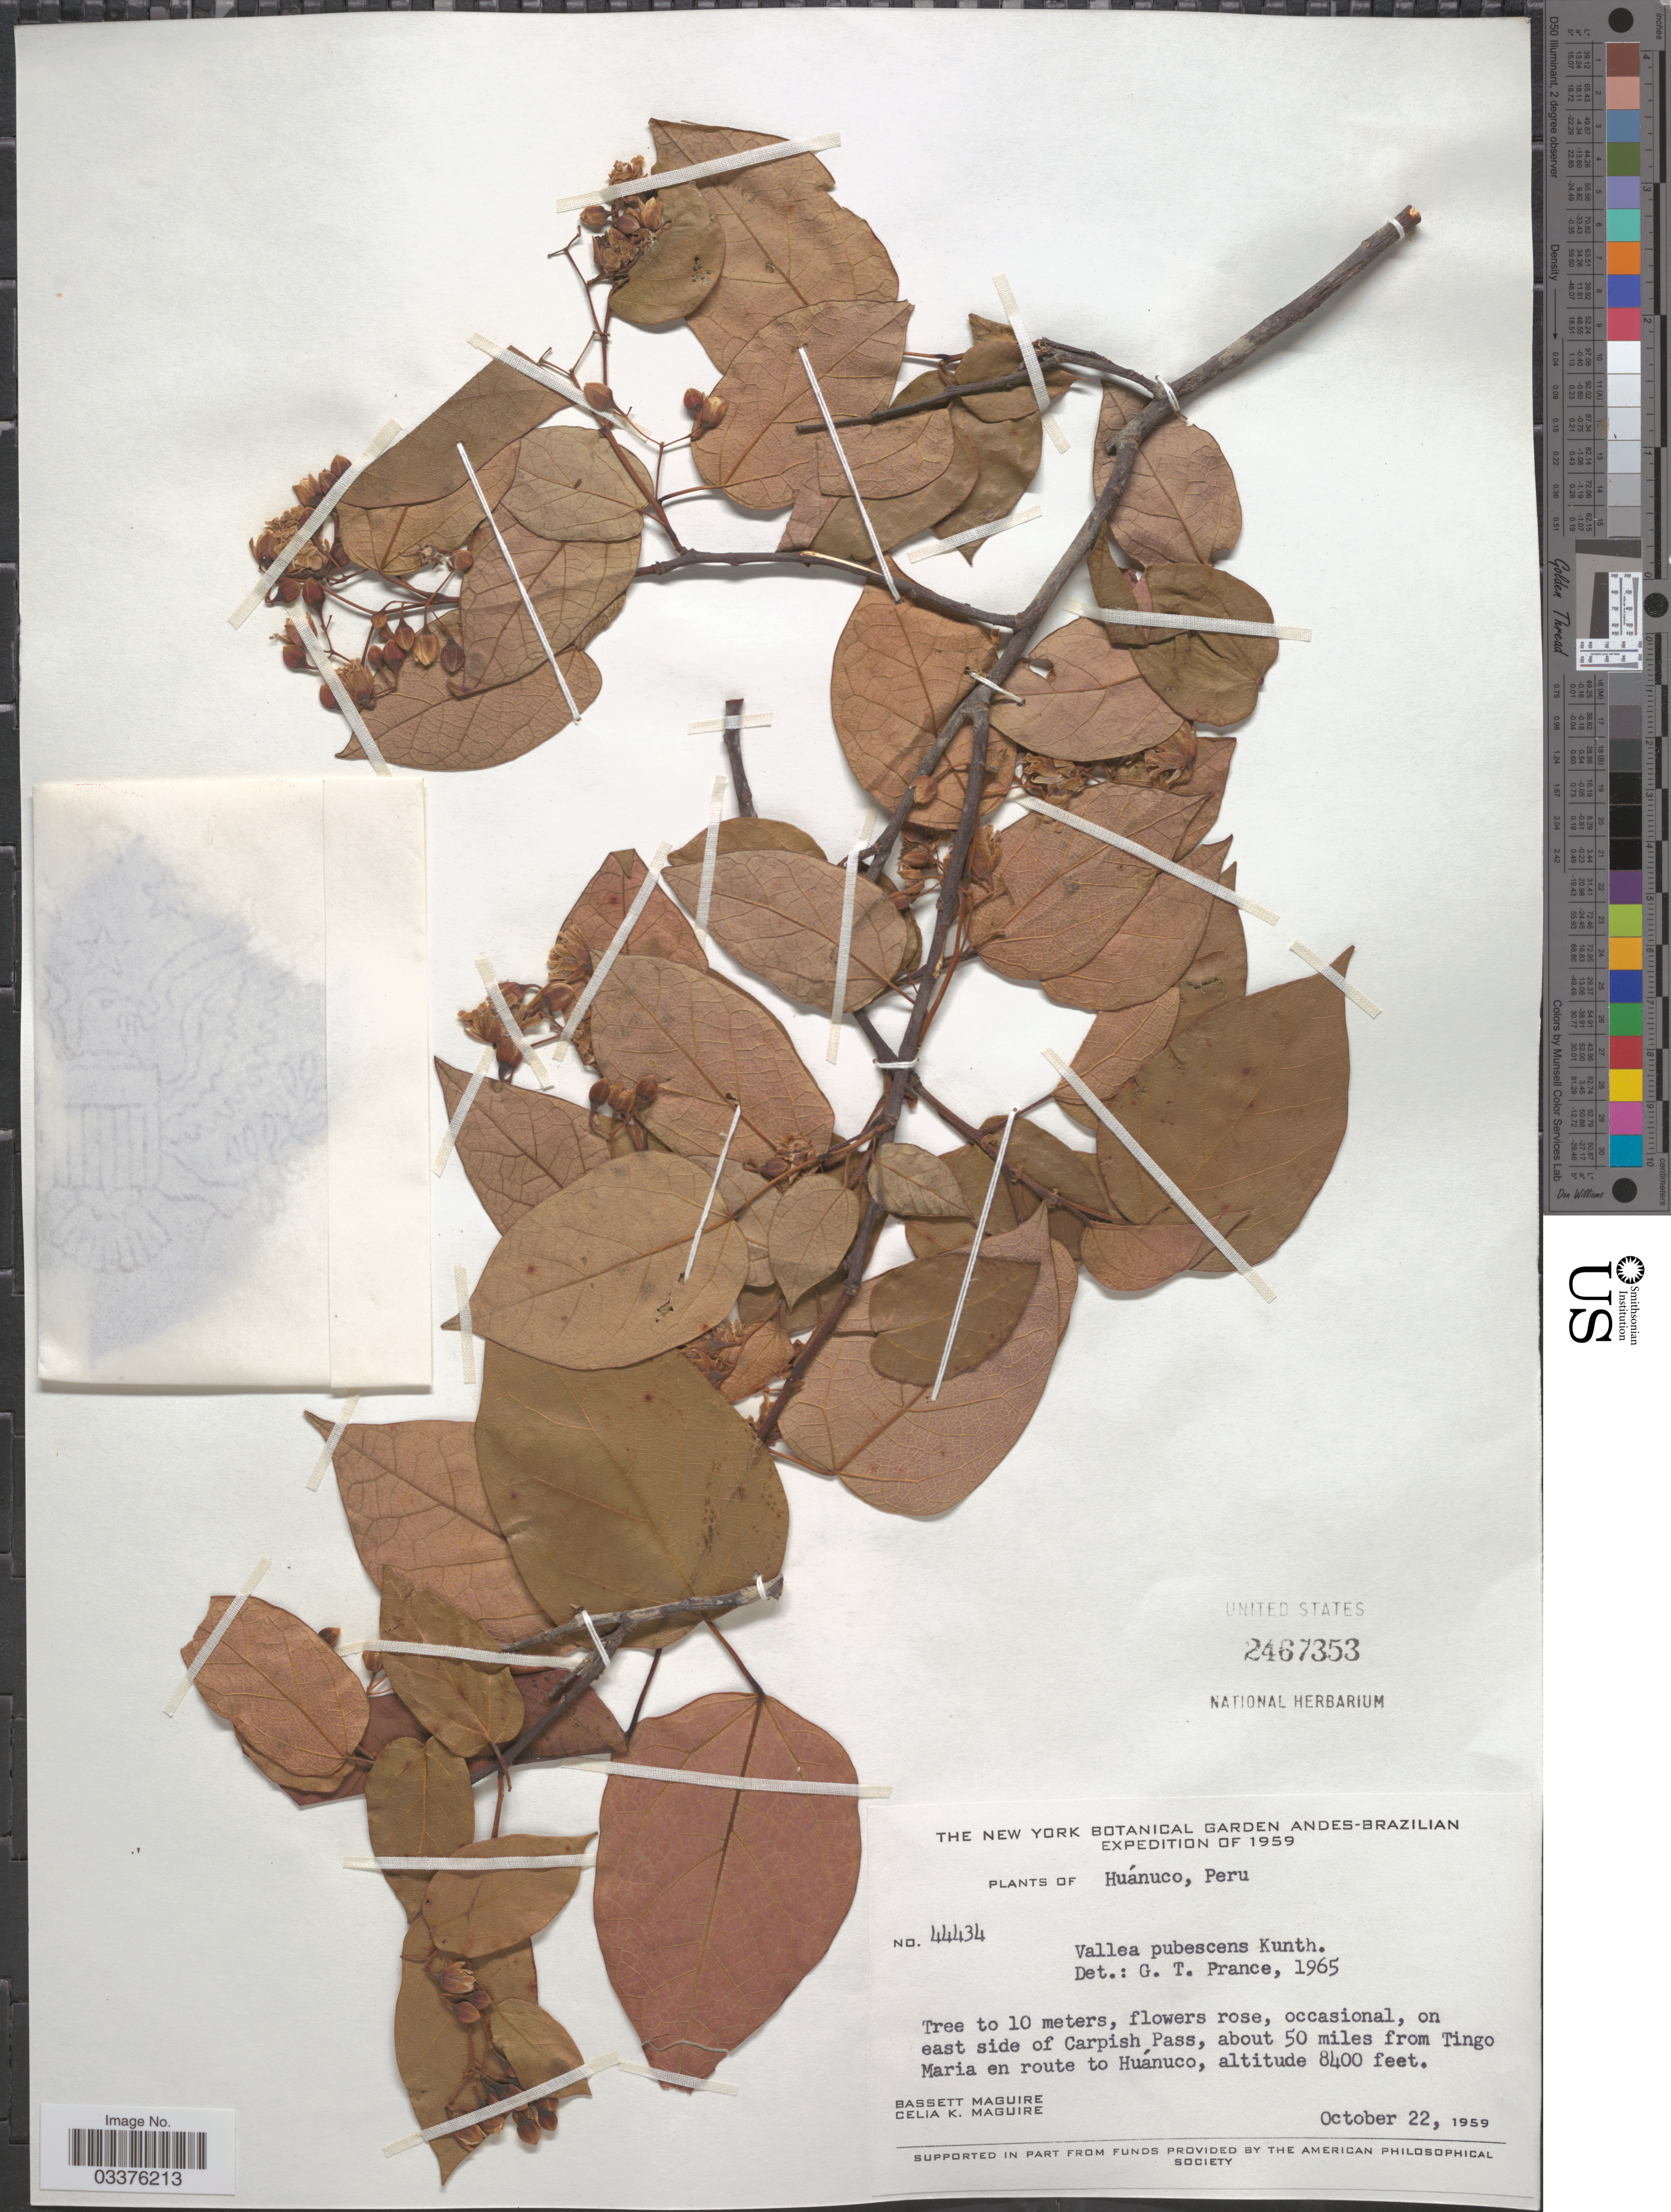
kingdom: Plantae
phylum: Tracheophyta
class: Magnoliopsida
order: Oxalidales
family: Elaeocarpaceae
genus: Vallea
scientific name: Vallea stipularis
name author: L. f.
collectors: B. Maguire & C. K. Maguire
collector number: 44434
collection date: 1959-10-22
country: Peru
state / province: Huánuco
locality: On east side of Carpis Pass, about 50 miles from Tingo Maria en route to Huánuco.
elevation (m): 2560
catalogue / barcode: US 2467353